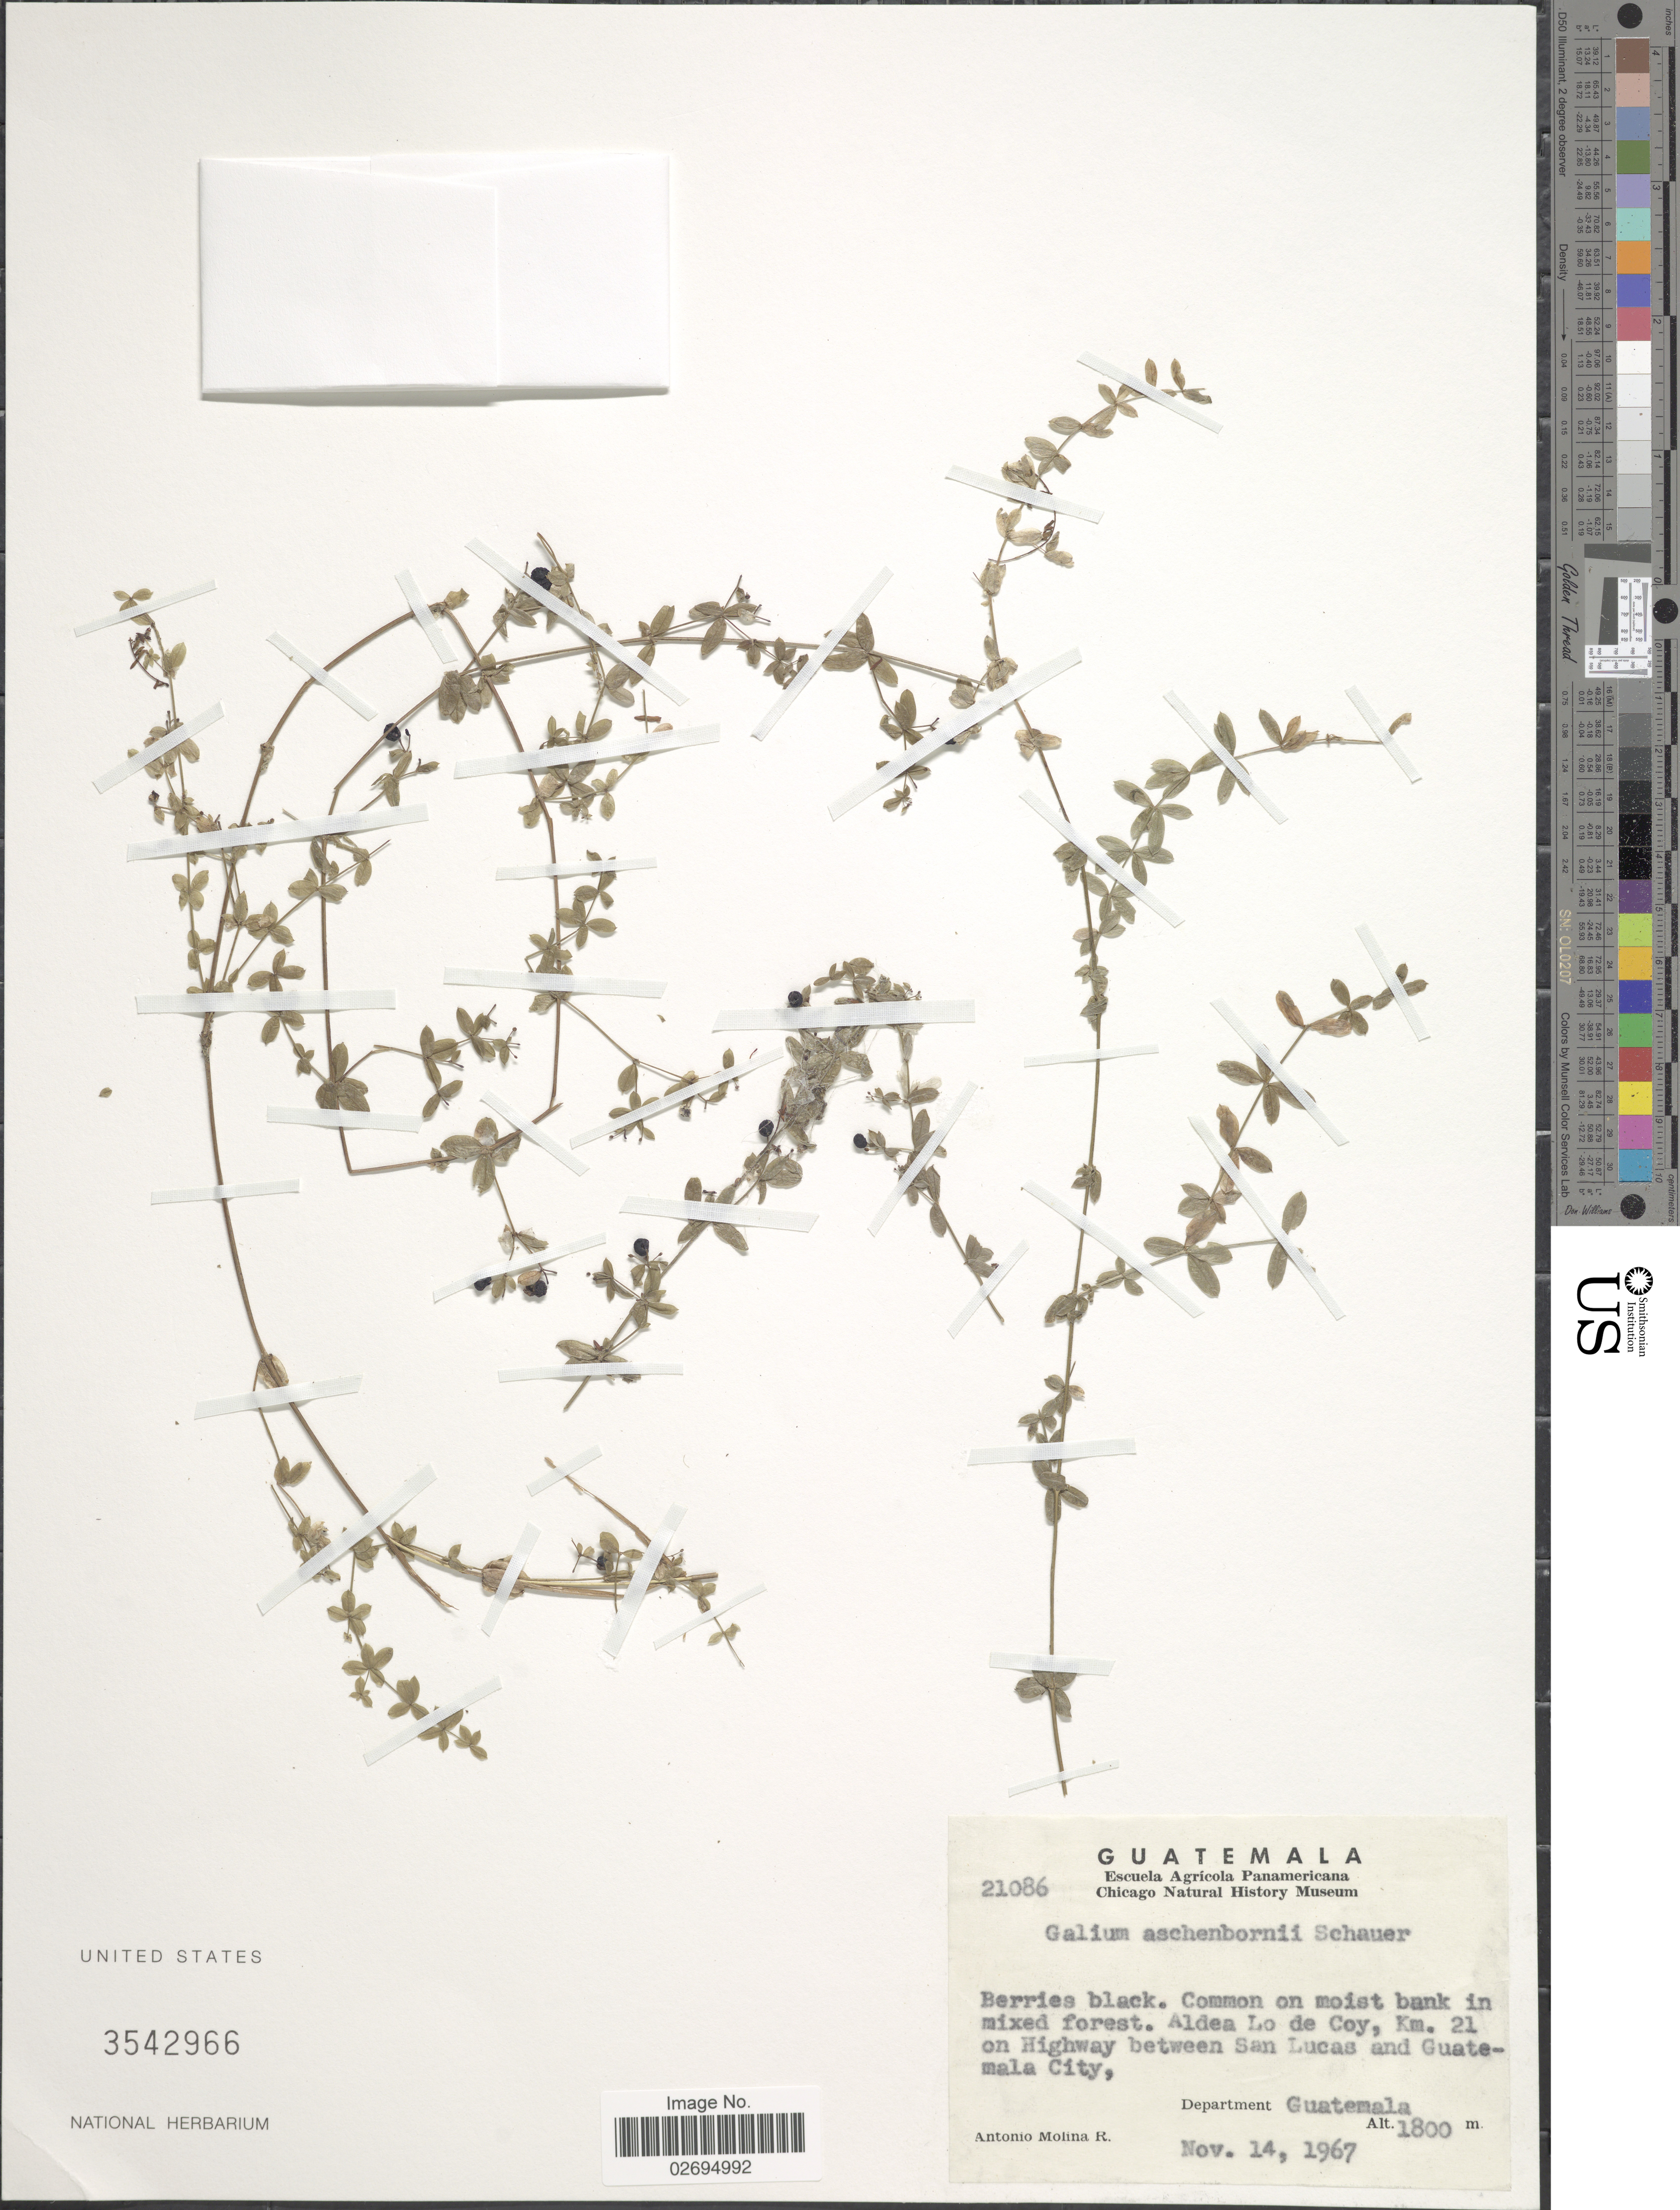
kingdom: Plantae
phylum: Tracheophyta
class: Magnoliopsida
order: Gentianales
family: Rubiaceae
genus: Galium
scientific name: Galium aschenbornii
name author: Schauer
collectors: A. Molina R.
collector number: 21086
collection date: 1967-11-14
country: Guatemala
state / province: Guatemala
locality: Common on moist bank in mixed forest. Aldea Lo de Coy, Km 21 on Highway between San Lucas and Guatemala City, Department Guatemala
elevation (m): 1800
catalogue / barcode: US 3542966